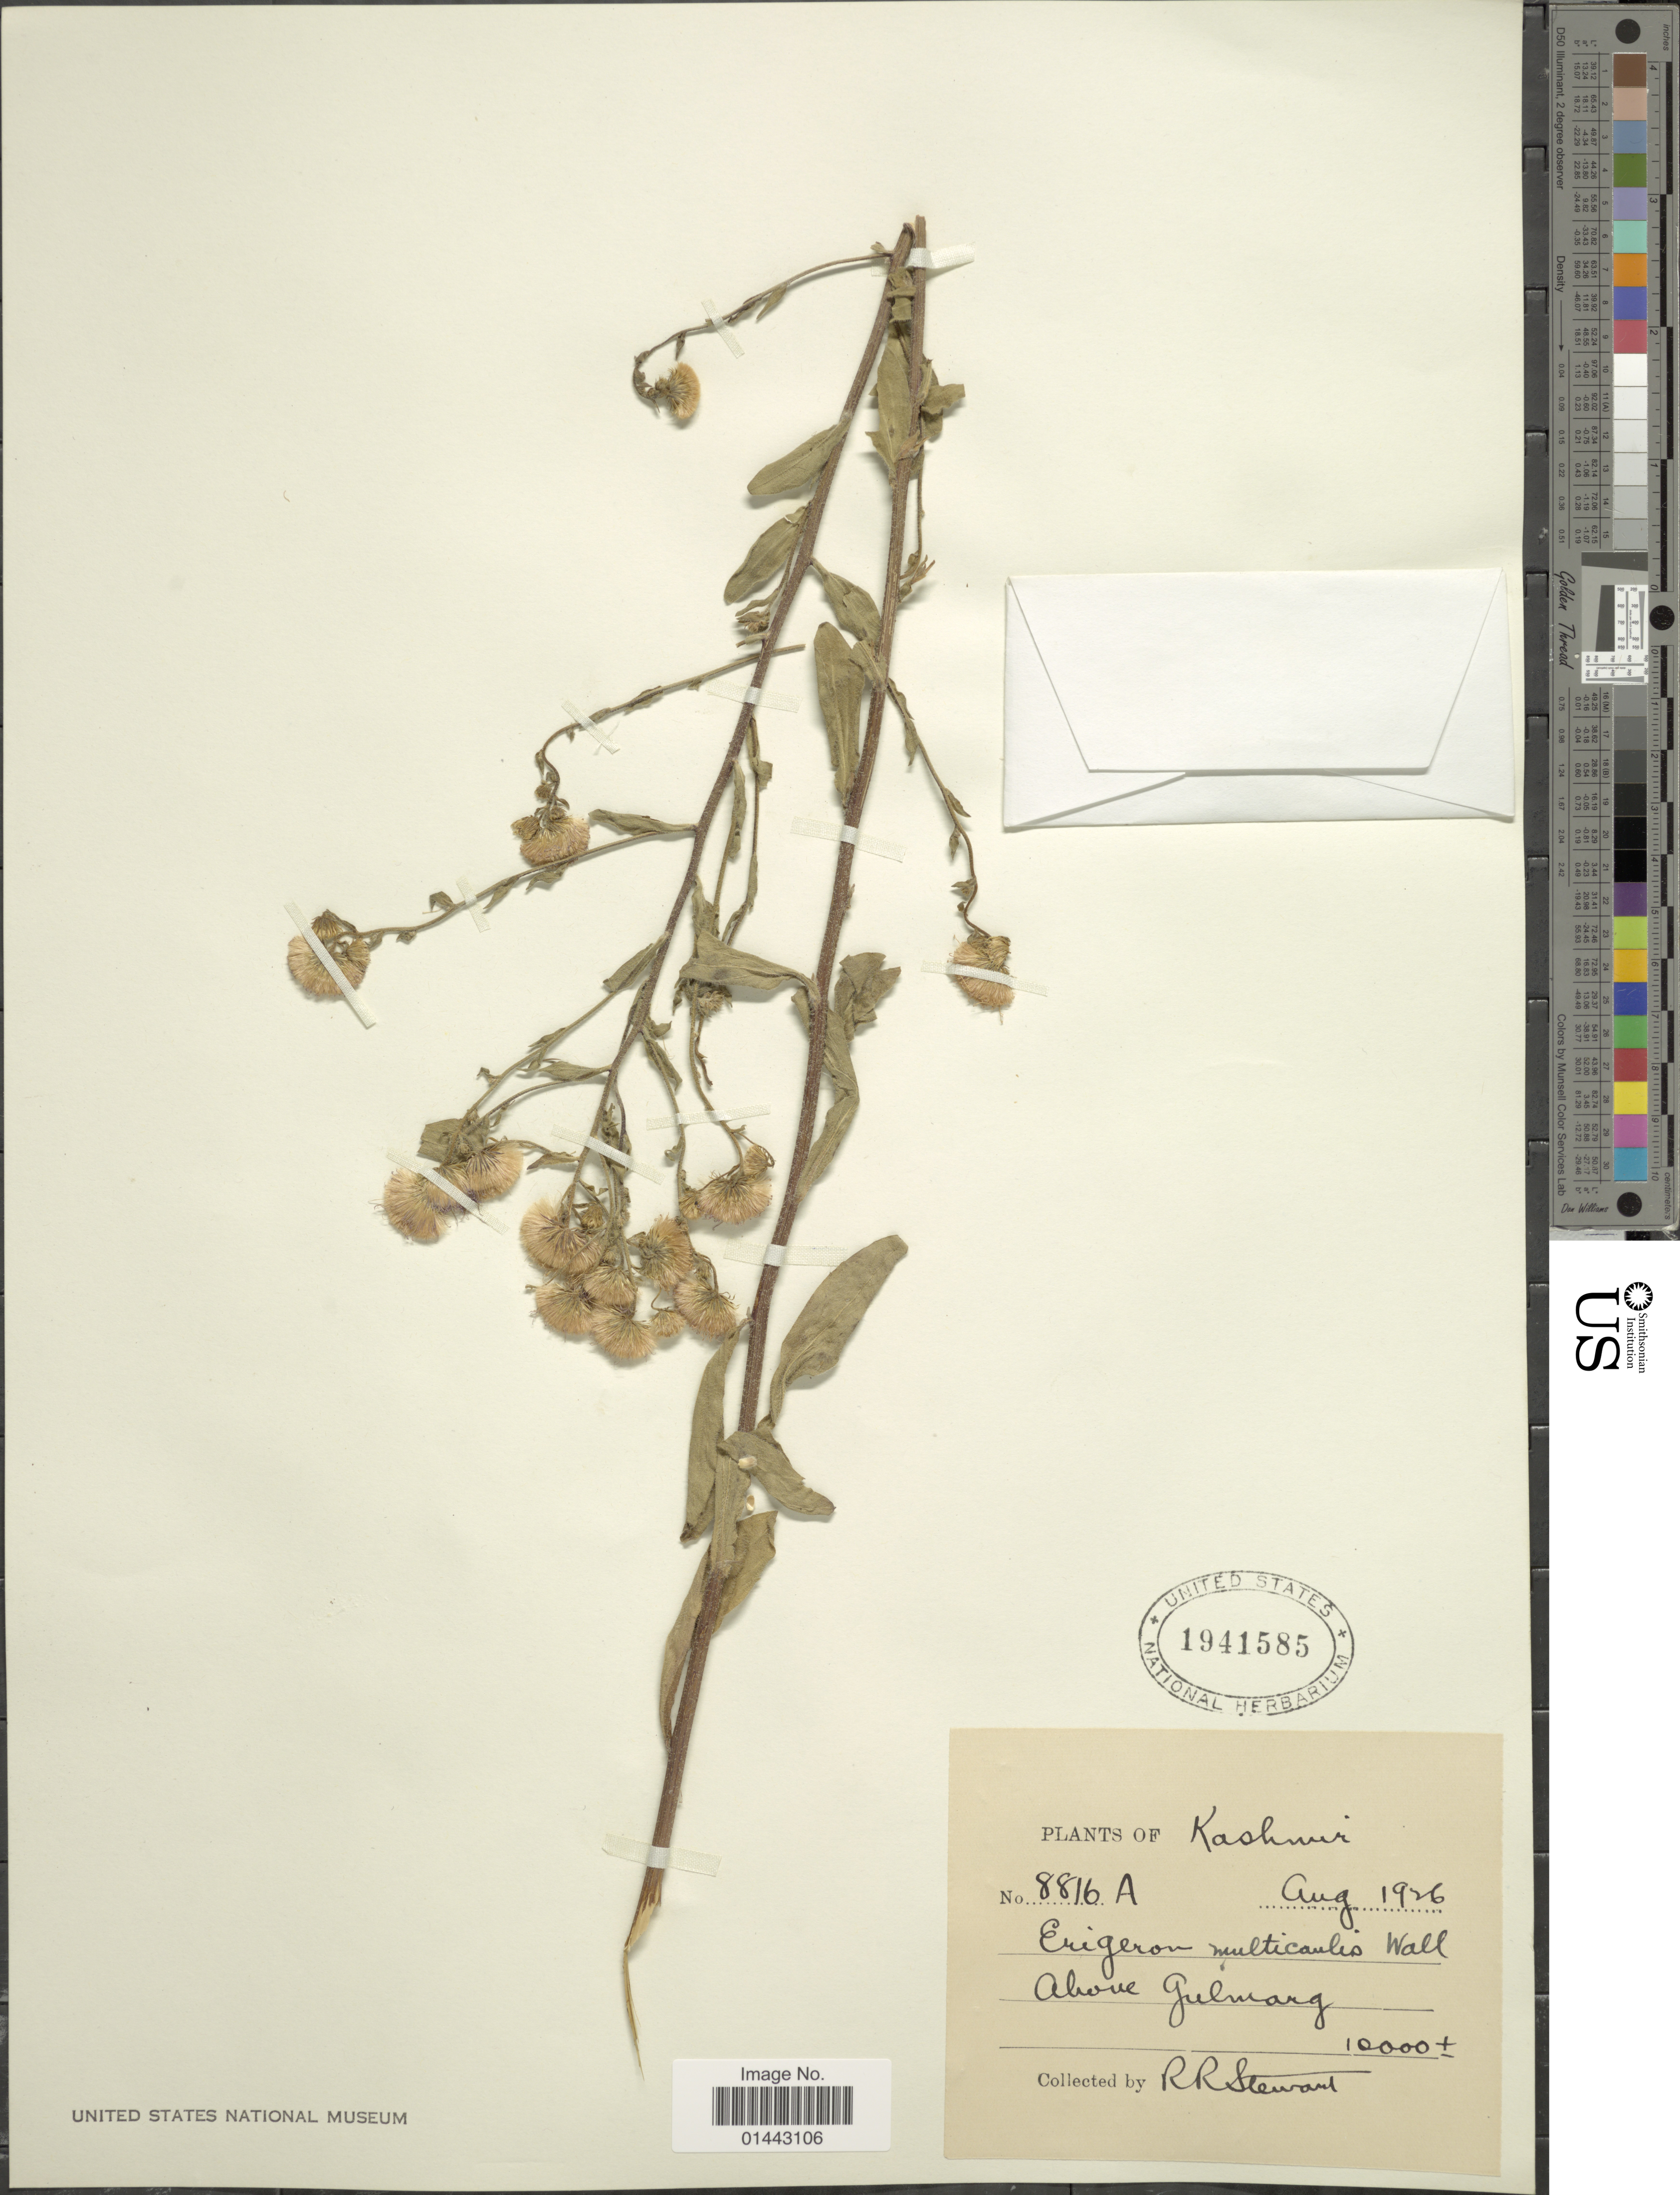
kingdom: Plantae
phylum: Tracheophyta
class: Magnoliopsida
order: Asterales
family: Asteraceae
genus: Erigeron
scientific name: Erigeron multicaulis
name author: Wall. ex DC.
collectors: R. R. Stewart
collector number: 8816A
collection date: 1926-08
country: India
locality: Kashmir, above Gulmarg.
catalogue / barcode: US 1941585